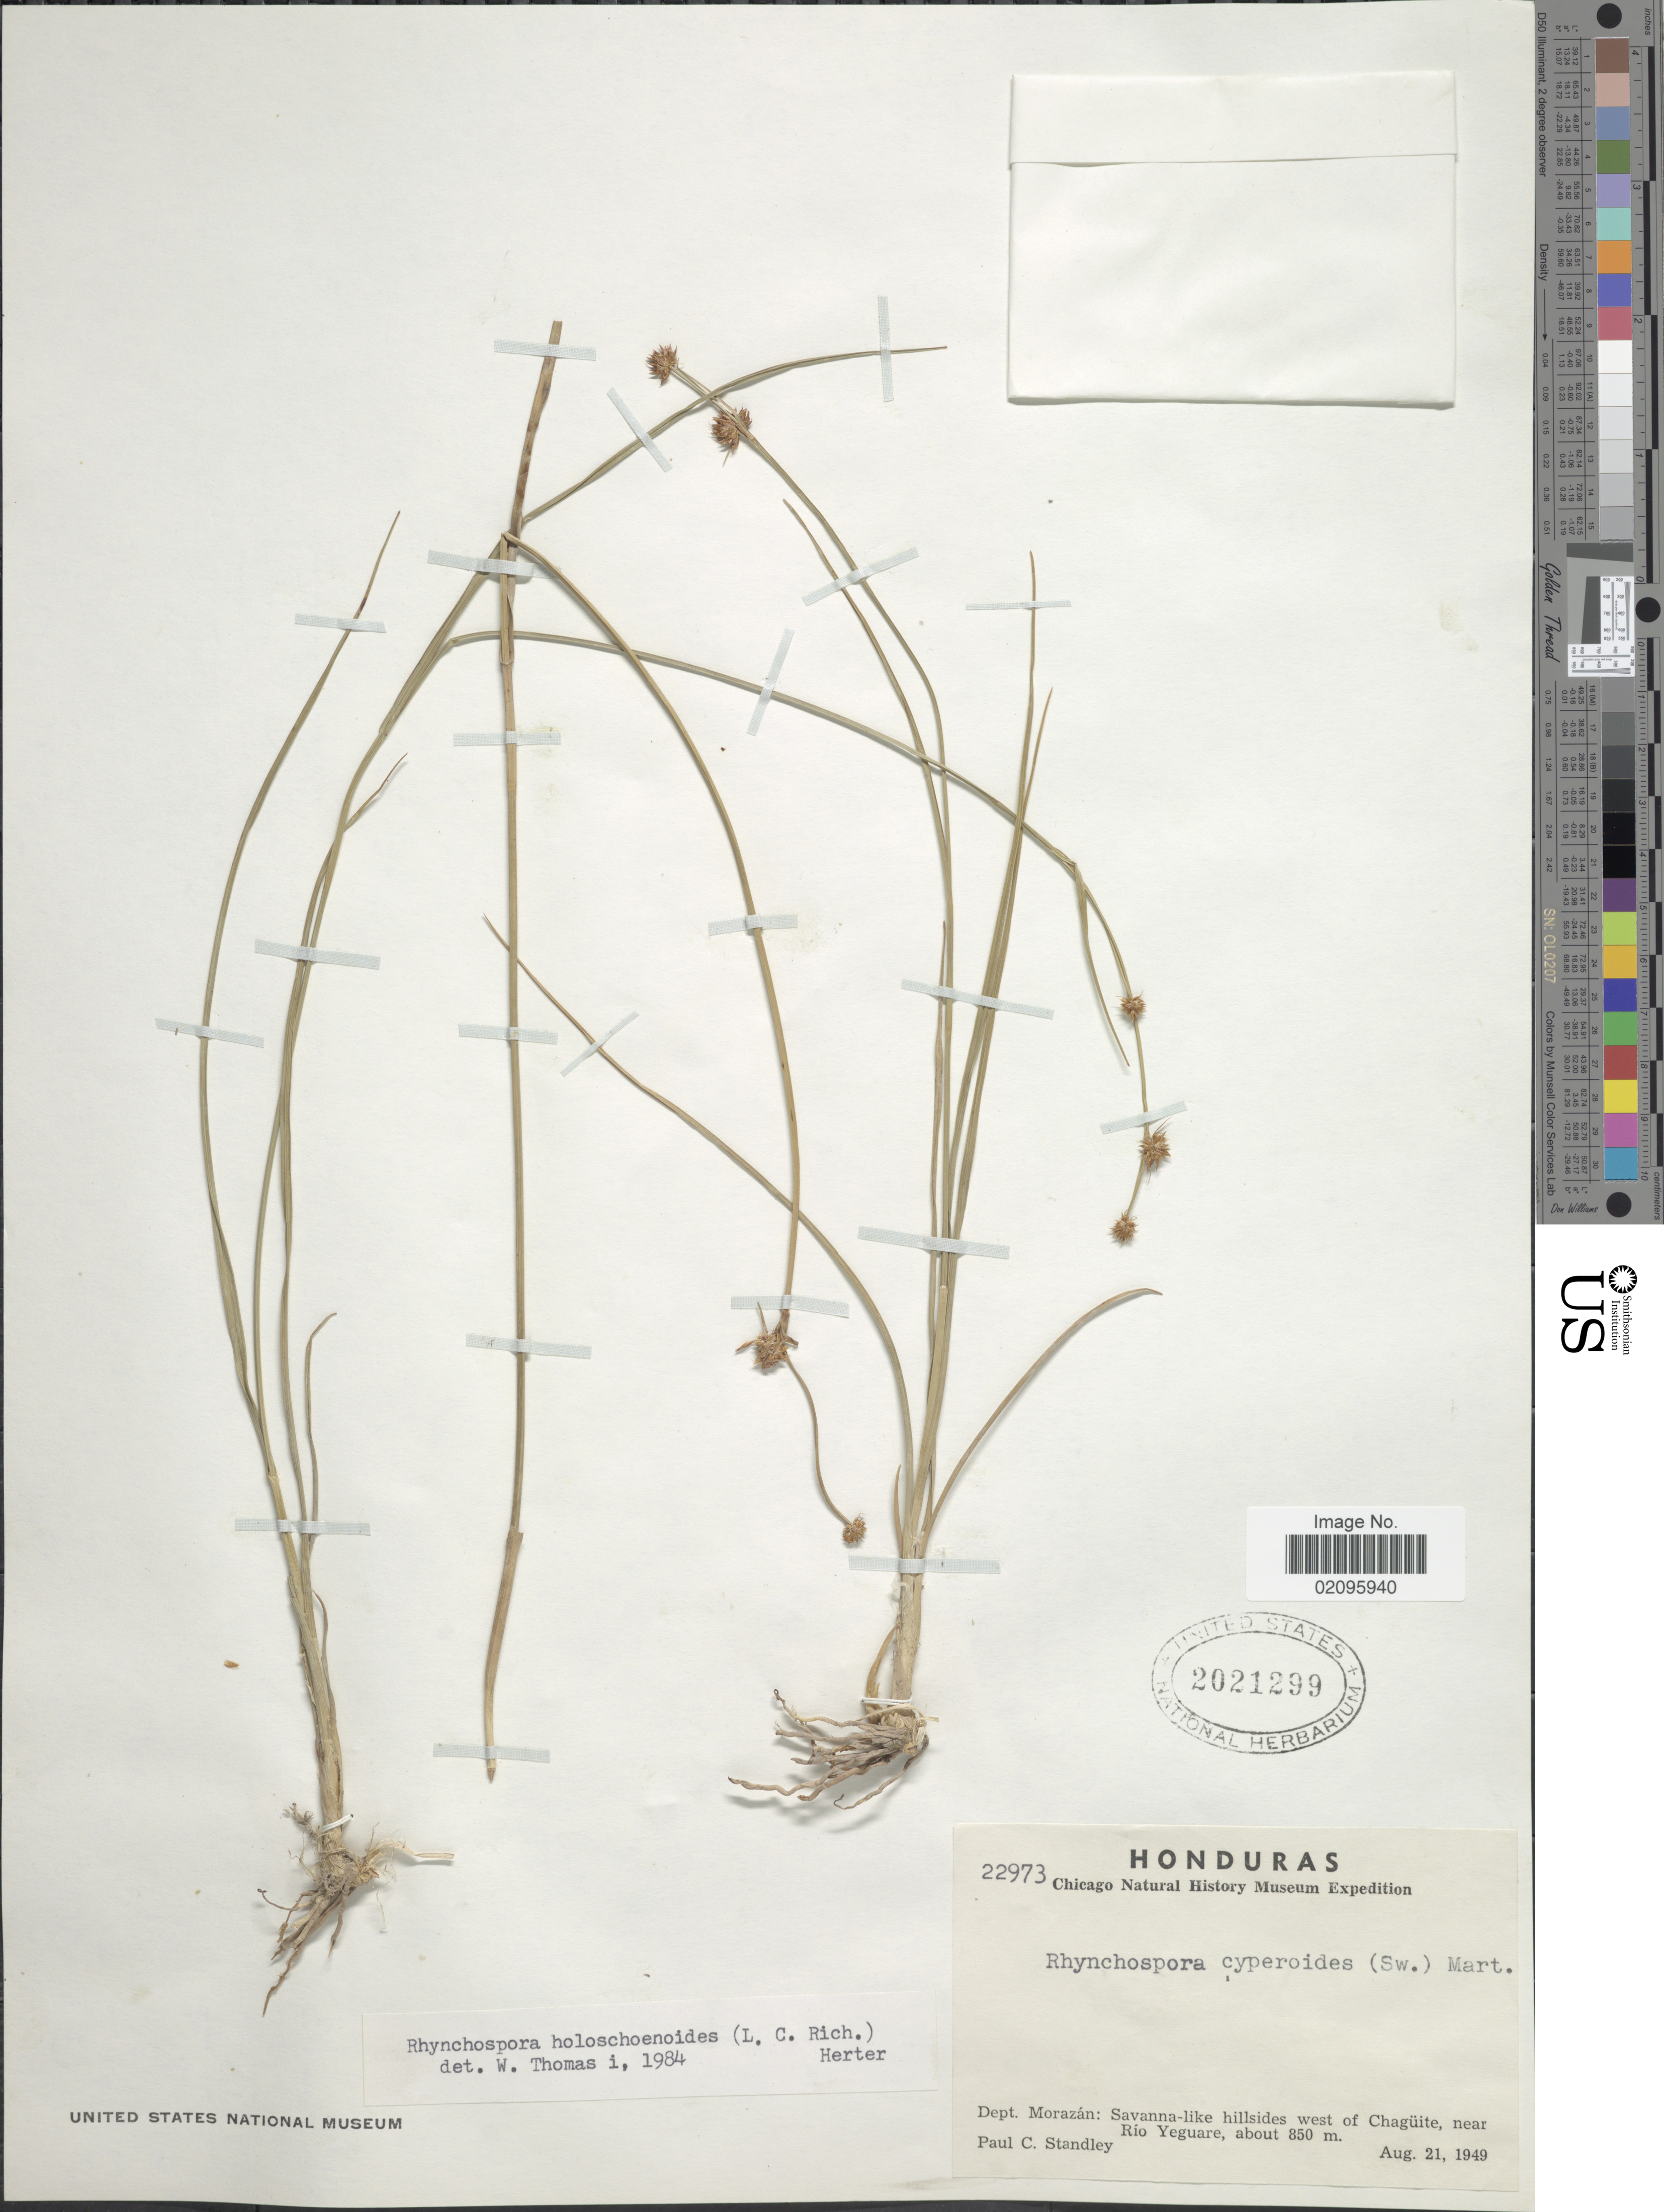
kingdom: Plantae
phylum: Tracheophyta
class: Liliopsida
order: Poales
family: Cyperaceae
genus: Rhynchospora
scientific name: Rhynchospora holoschoenoides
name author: (Rich.) Herter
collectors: P. C. Standley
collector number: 22973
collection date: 1949-08-21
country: Honduras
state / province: Fco. Morazán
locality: Dept. Morazan: Savanna-like hillsides west of Chaguite, near Rio Yeguare.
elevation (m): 850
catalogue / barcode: US 2021299